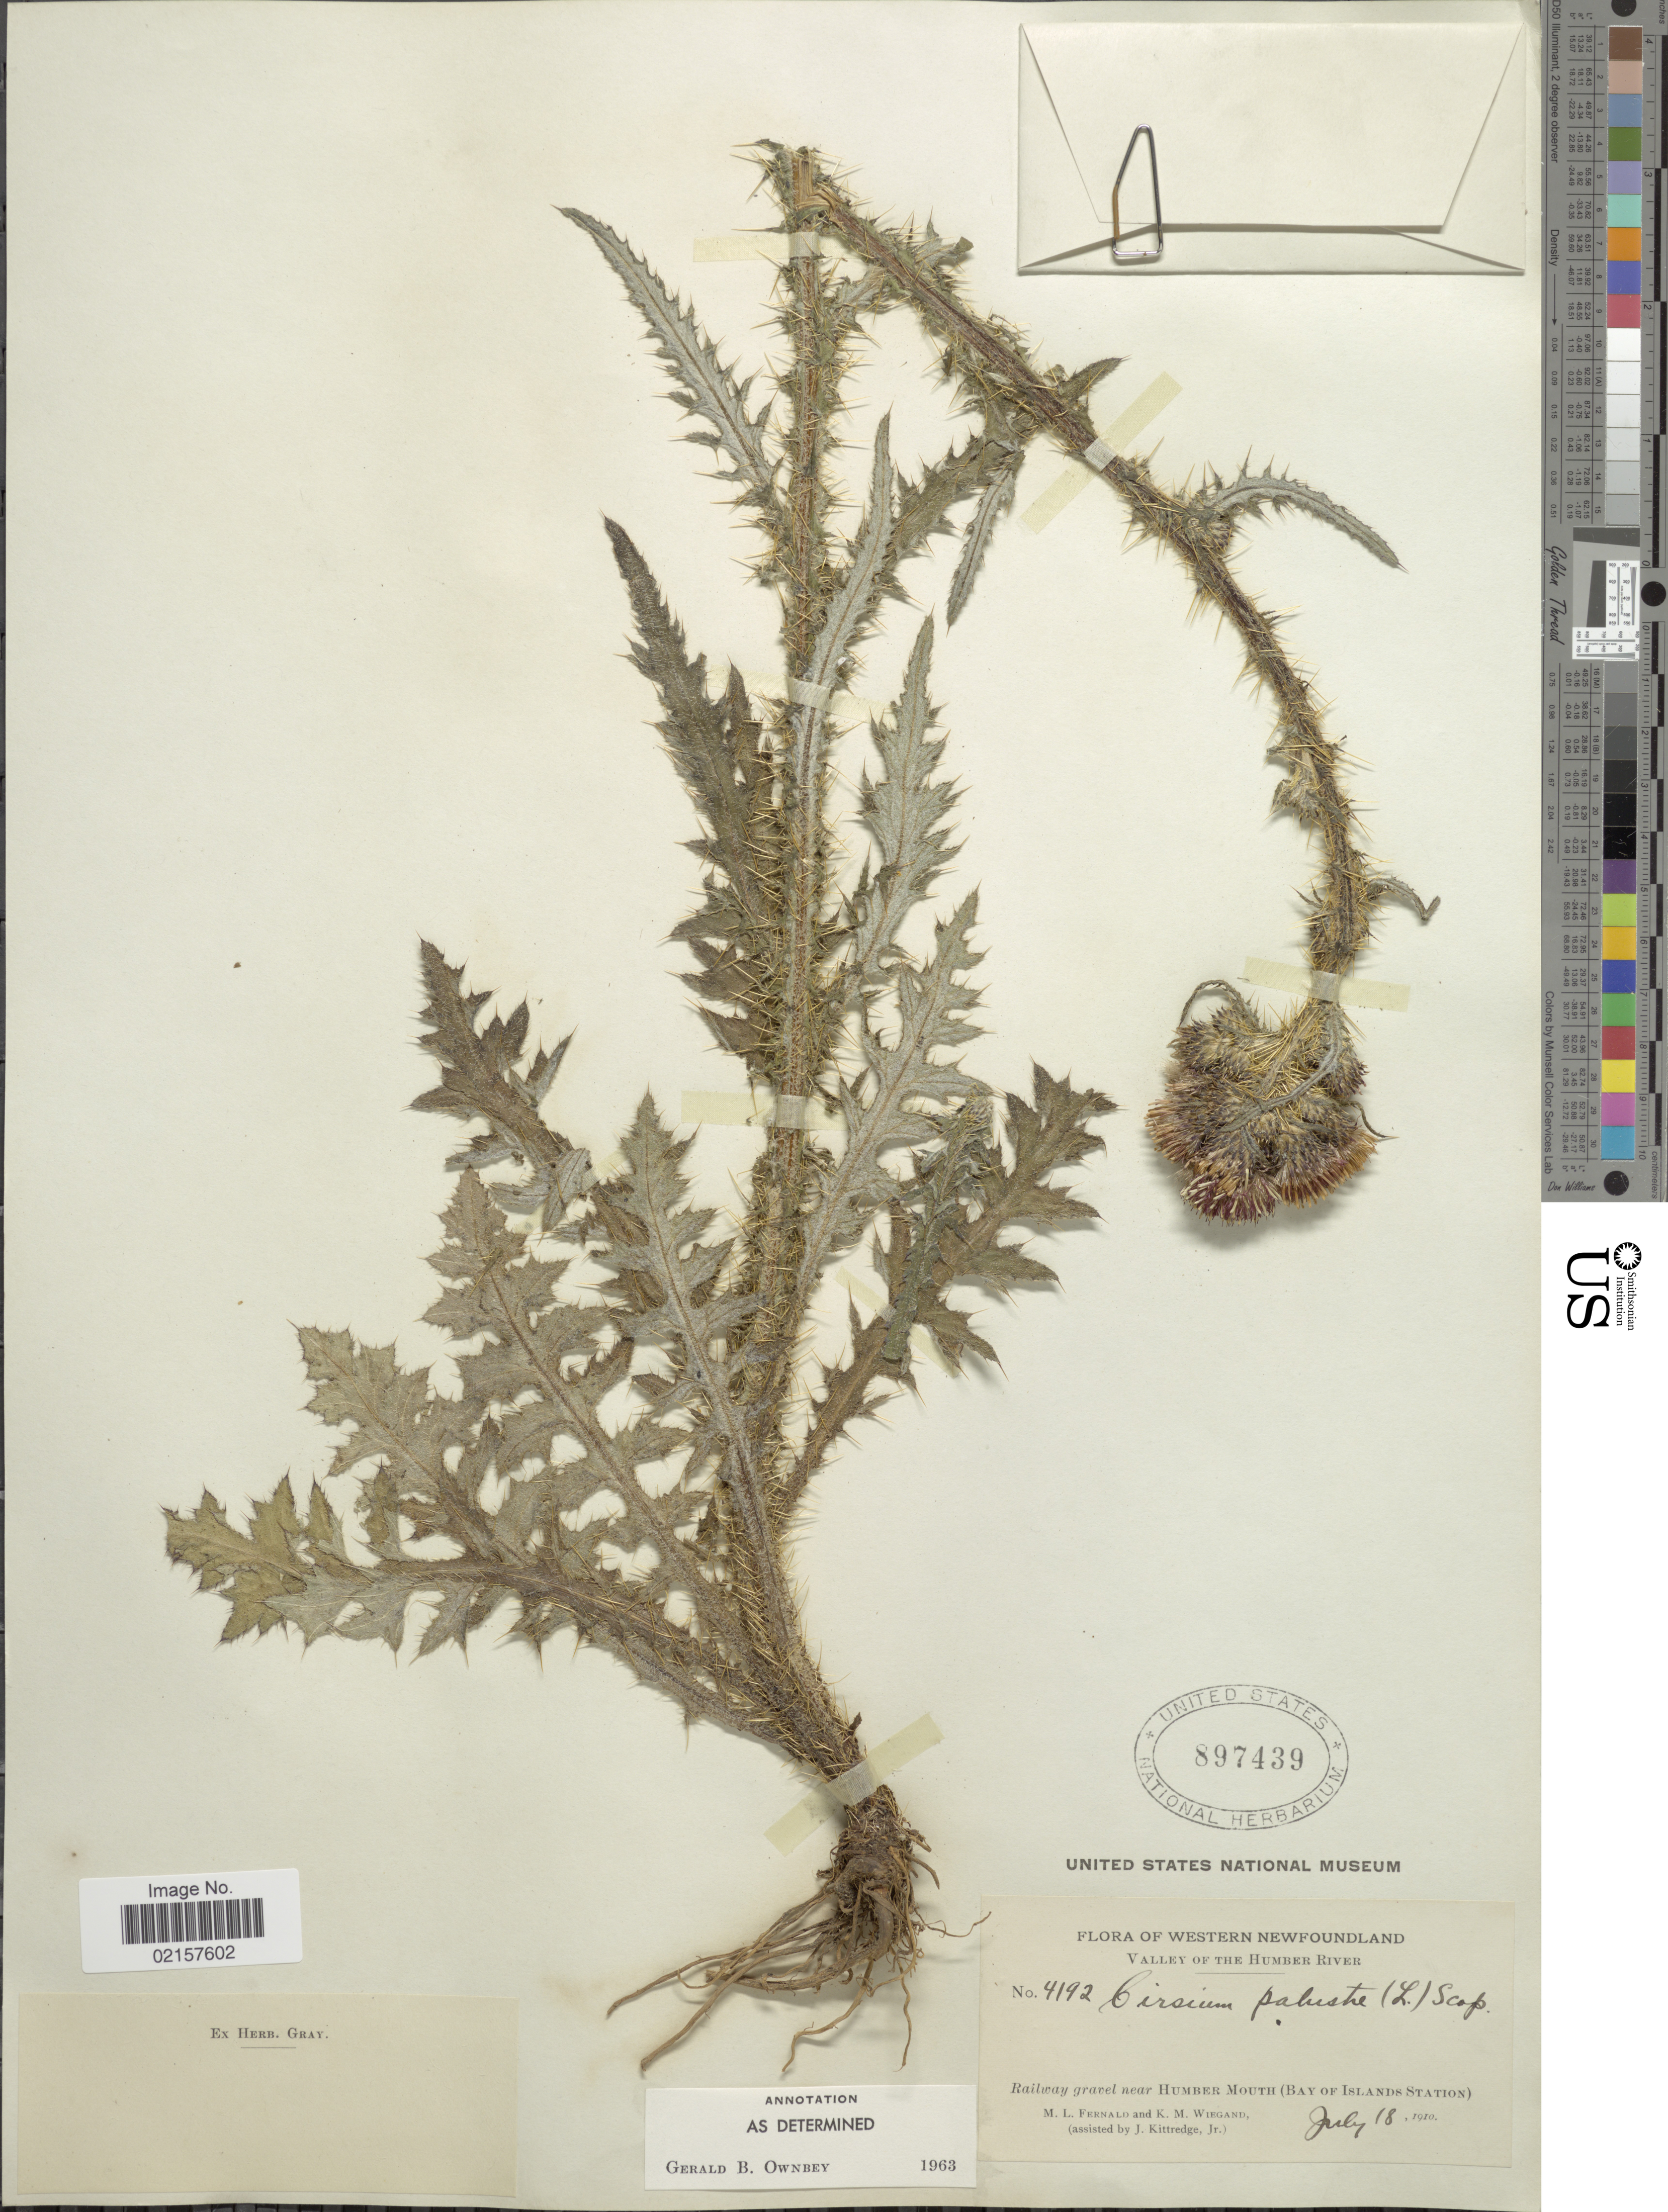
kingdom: Plantae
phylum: Tracheophyta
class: Magnoliopsida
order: Asterales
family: Asteraceae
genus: Cirsium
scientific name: Cirsium palustre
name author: (L.) Coss. ex Scop.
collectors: M. L. Fernald & K. M. Wiegand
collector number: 4192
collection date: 1910-07-18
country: Canada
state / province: Newfoundland and Labrador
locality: Western Newfoundland, railway gravel near Humber Mouth (Bay of Islands Station)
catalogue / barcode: US 897439